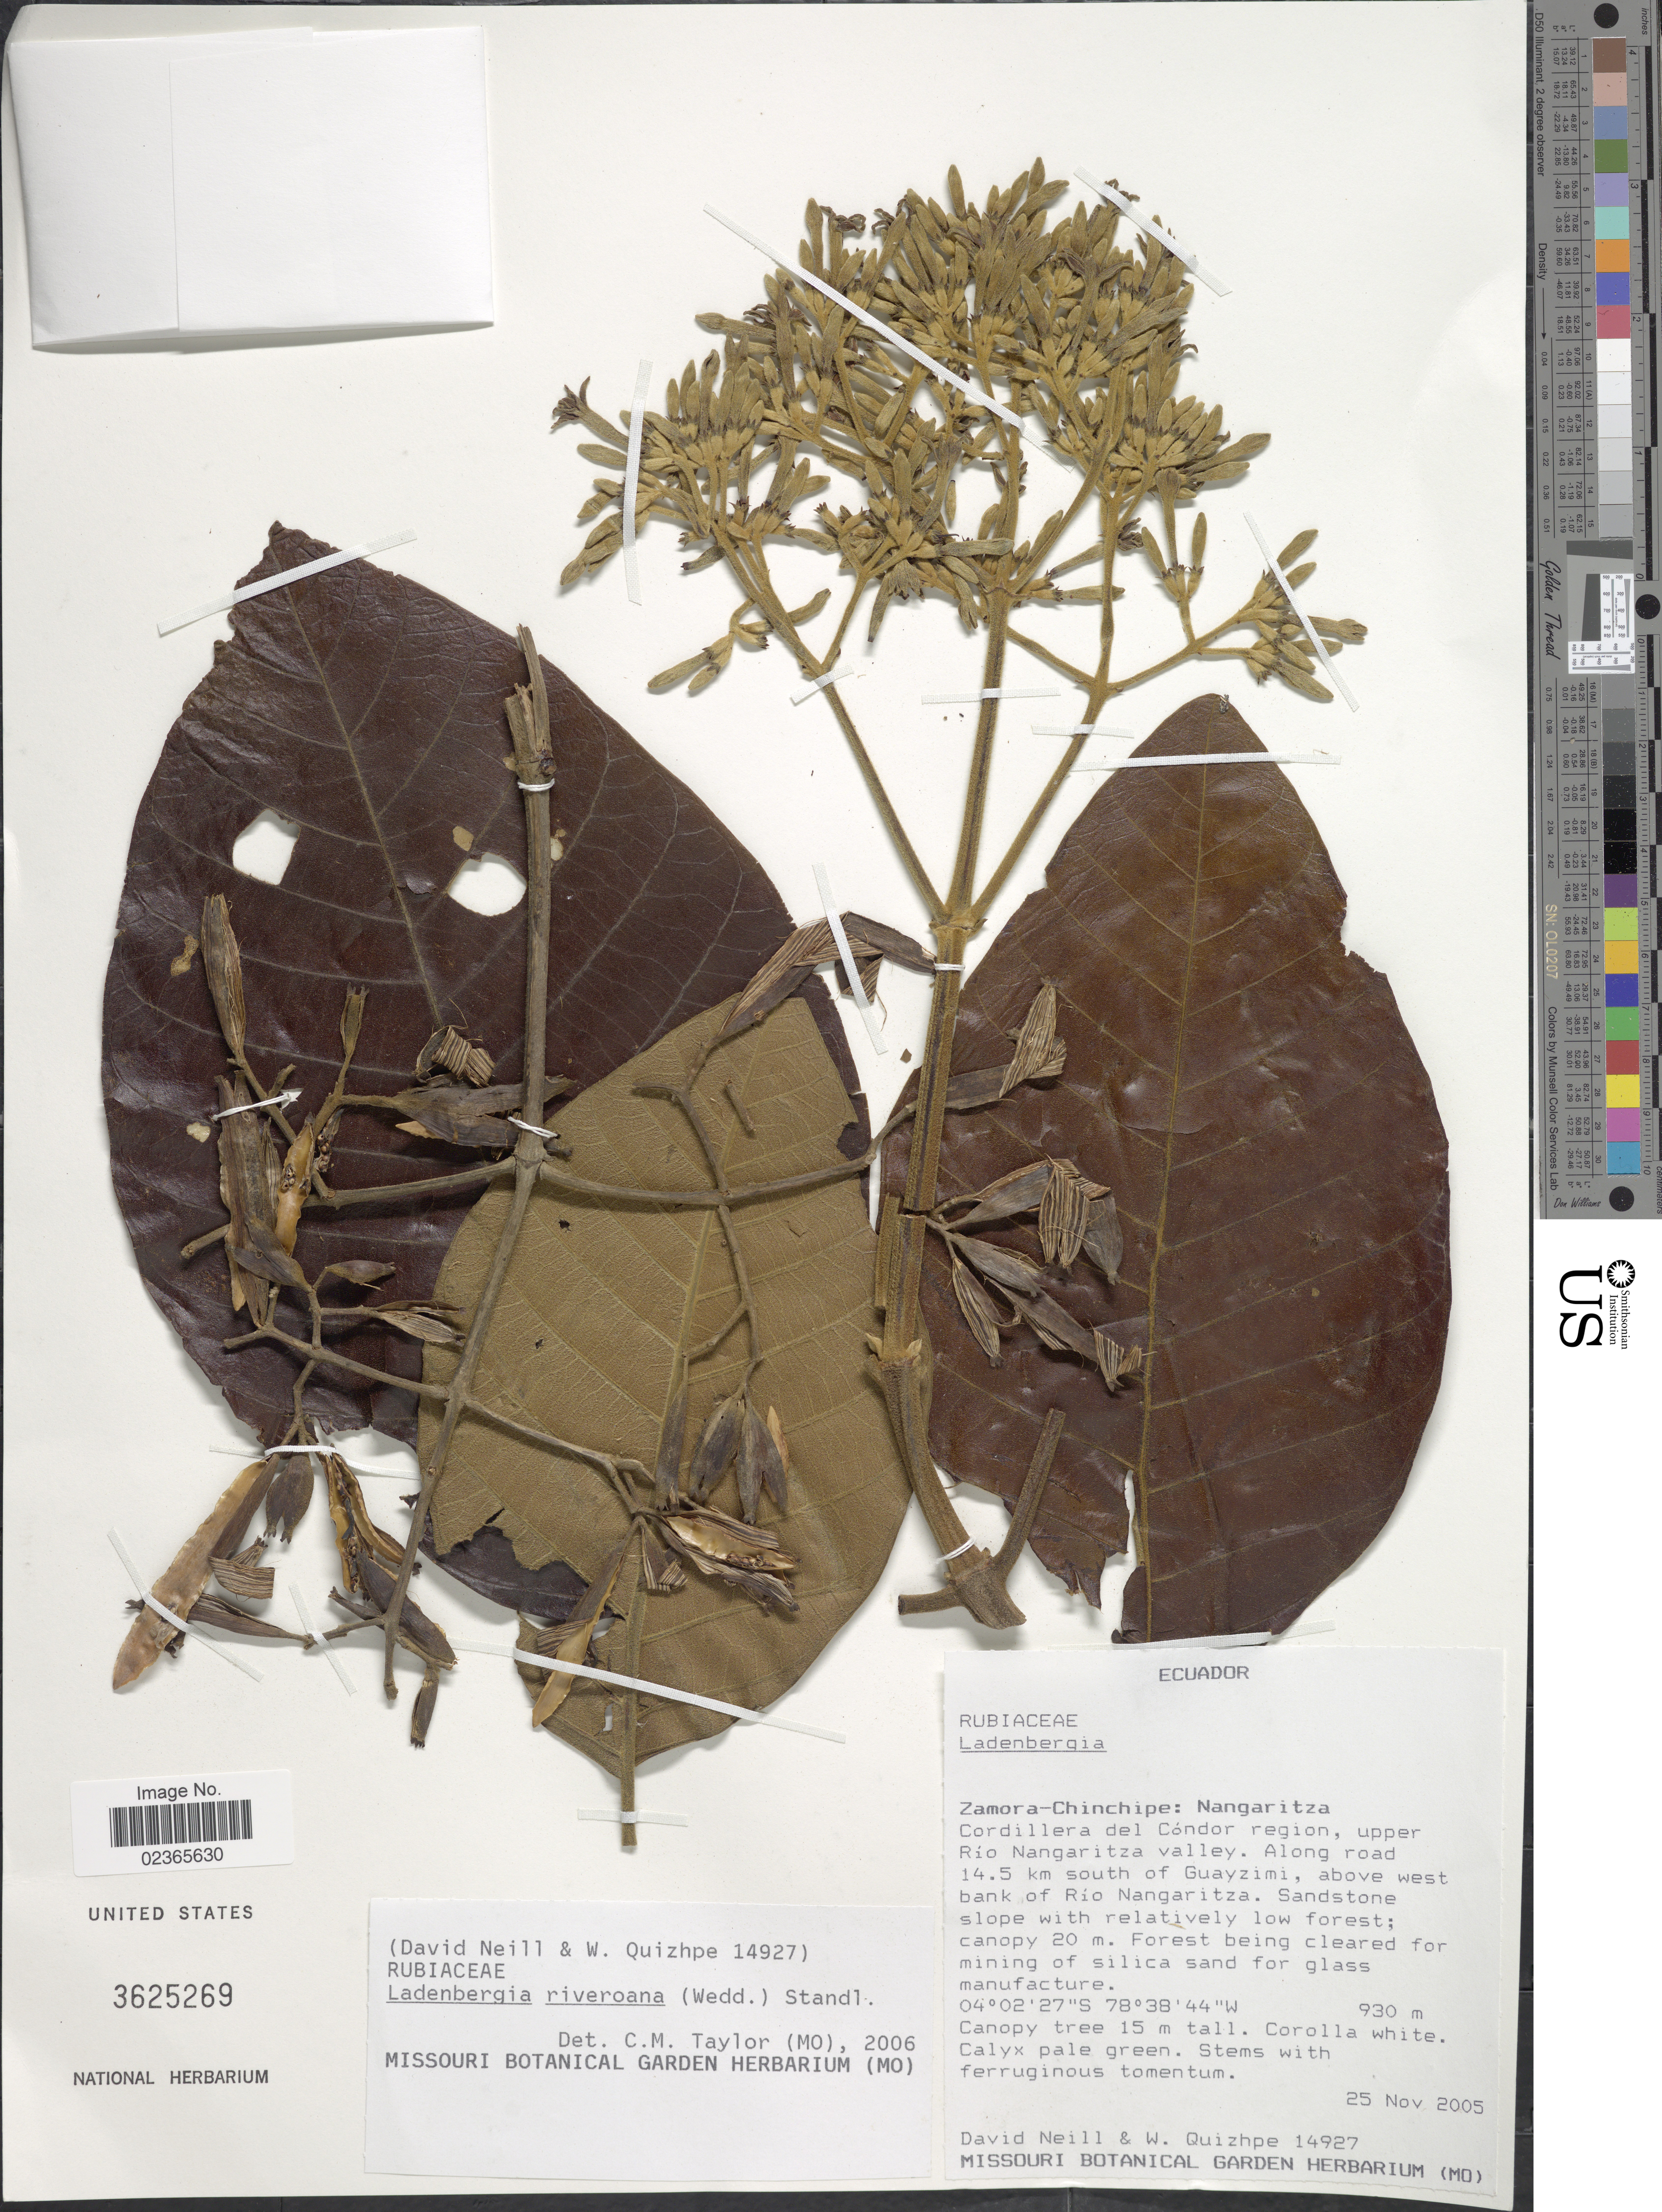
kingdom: Plantae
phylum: Tracheophyta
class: Magnoliopsida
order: Gentianales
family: Rubiaceae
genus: Ladenbergia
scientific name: Ladenbergia sp.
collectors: D. A. Neill & W. Quizhpe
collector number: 14927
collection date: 2005-11-25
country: Ecuador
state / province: Zamora-Chinchipe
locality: Nangaritza, Cordillera del Condor region, upper Rio Nangaritza valley. Along road 14.5 km south of Guayzimi, above west bank of Rio Nangaritza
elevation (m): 930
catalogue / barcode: US 3625269